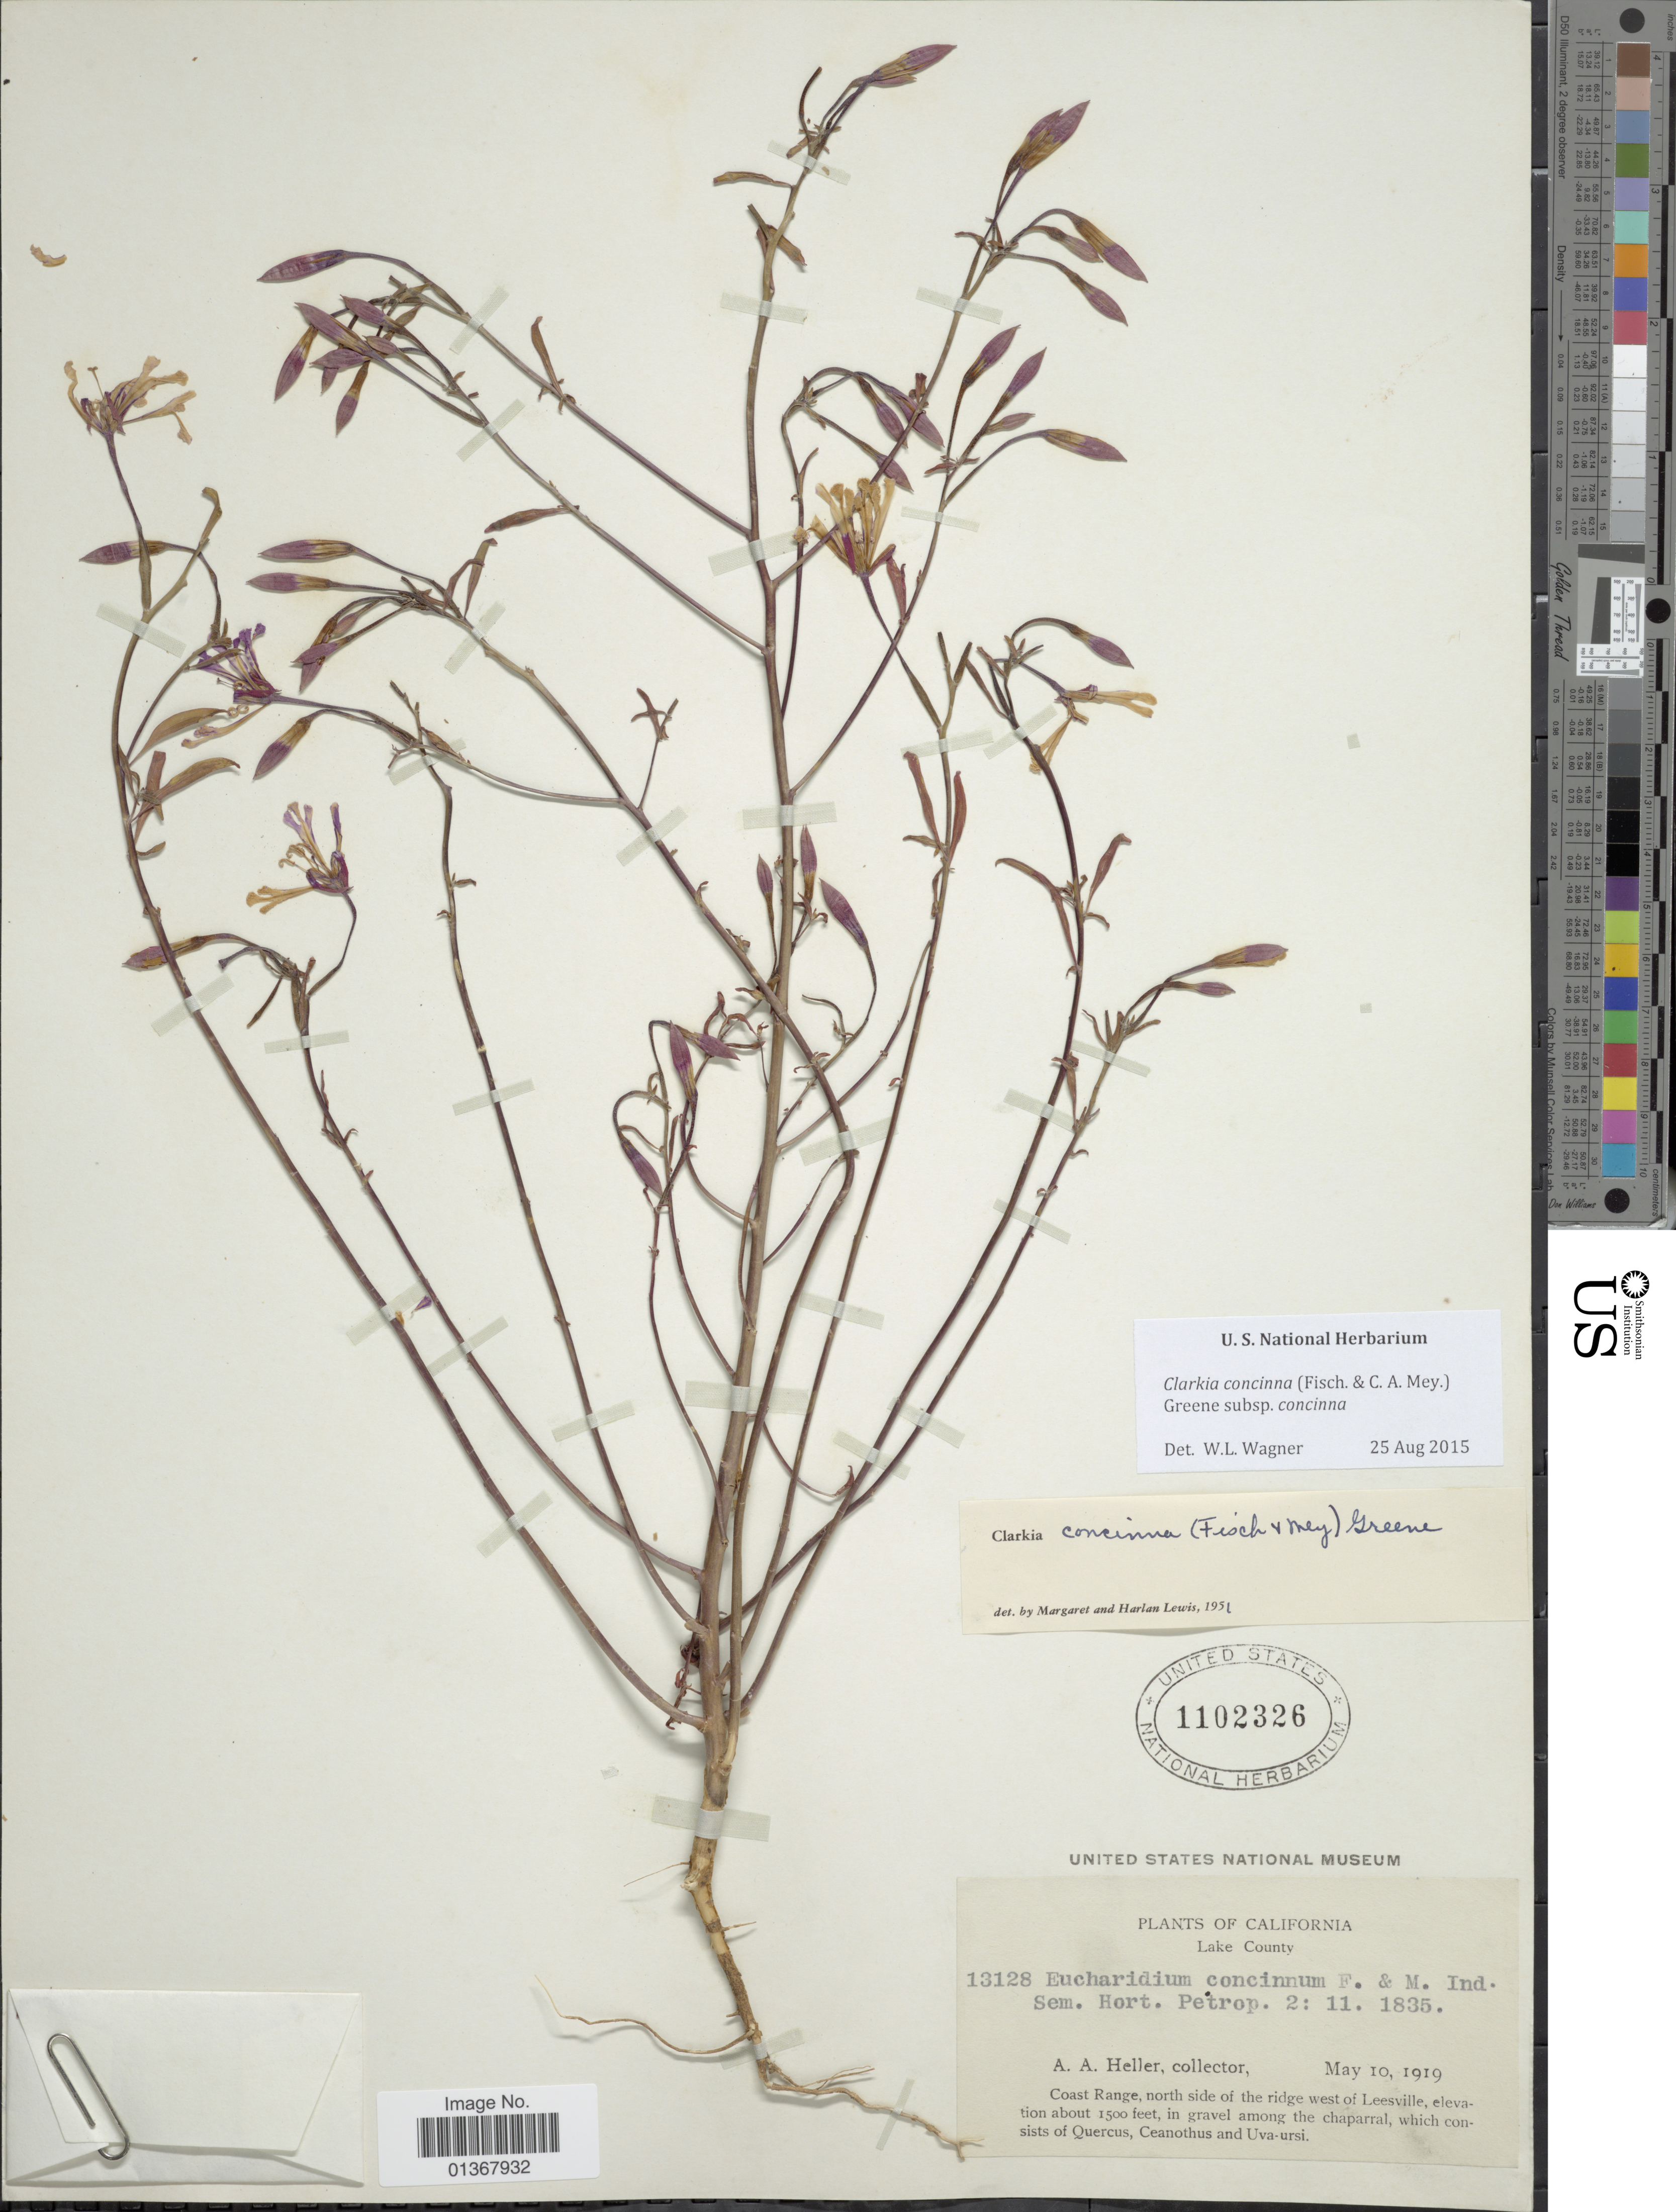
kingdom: Plantae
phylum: Tracheophyta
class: Magnoliopsida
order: Myrtales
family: Onagraceae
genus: Clarkia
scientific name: Clarkia concinna subsp. concinna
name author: (Fisch. & C.A. Mey.) Greene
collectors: A. A. Heller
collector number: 13128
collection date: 1919-05-10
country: United States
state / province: California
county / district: Lake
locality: Lake County, Coast Range, north side of the ridge west of Leesville, in gravel among the chaparral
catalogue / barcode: US 1102326